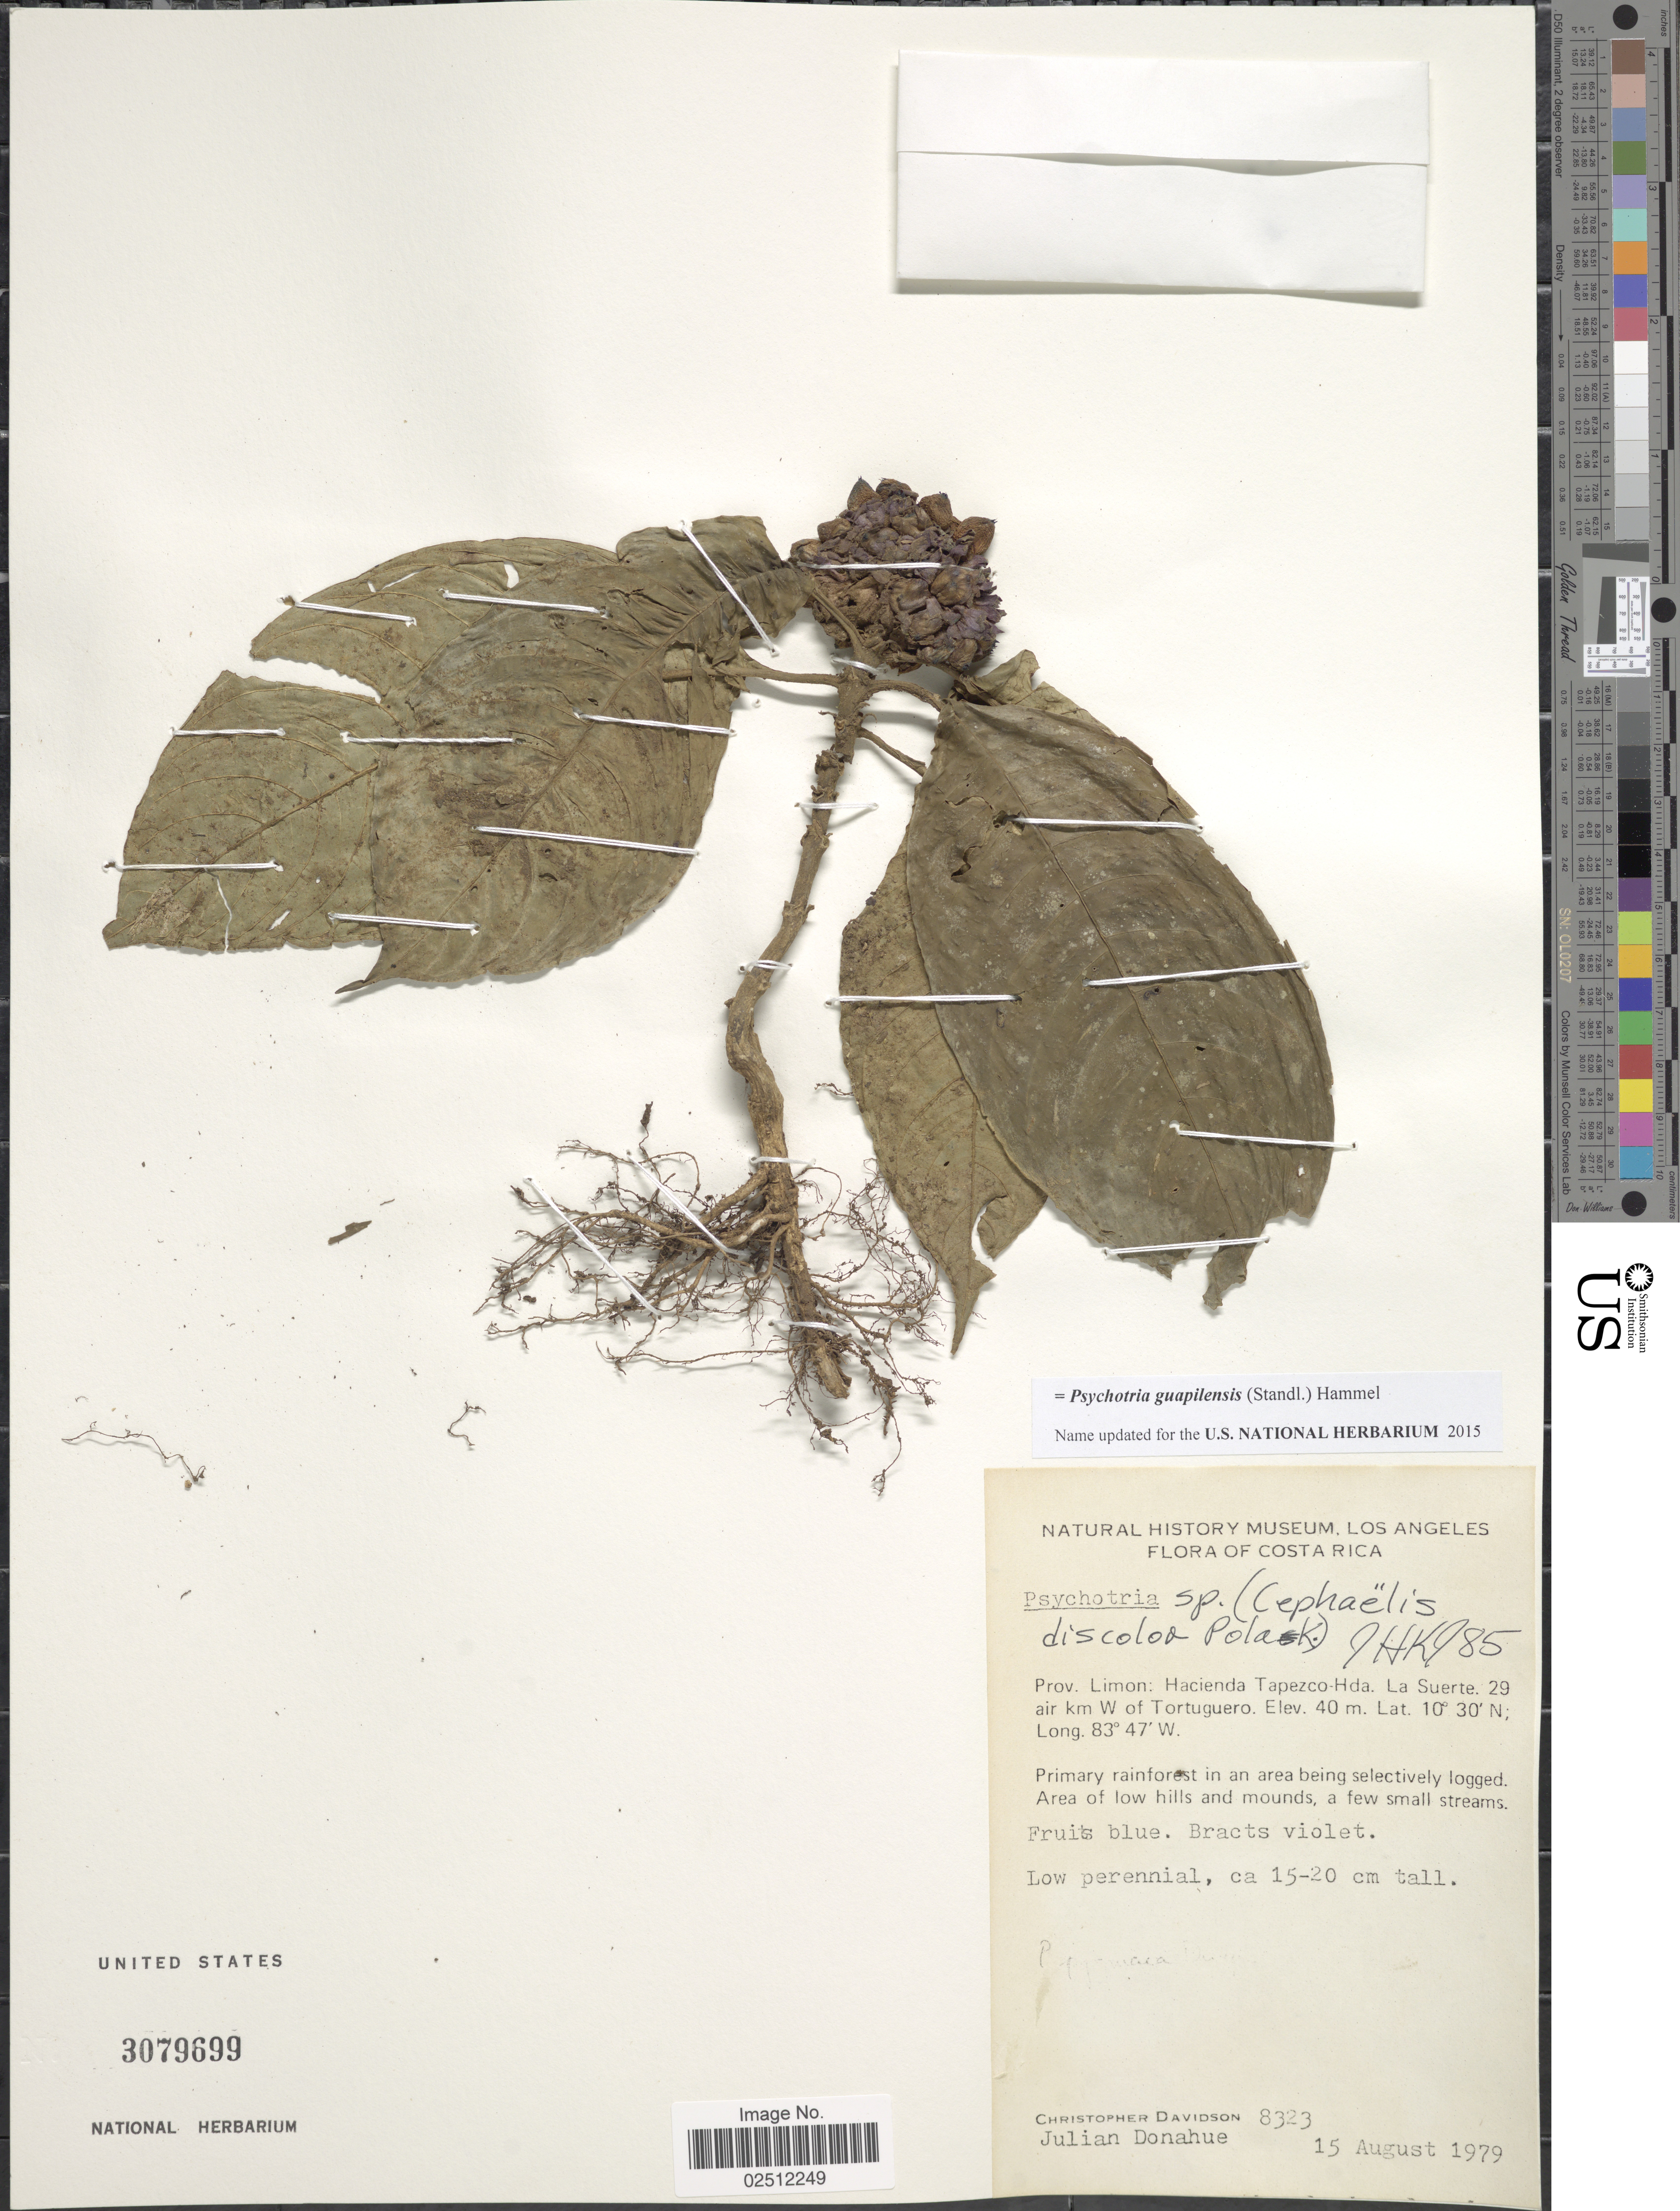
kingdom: Plantae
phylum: Tracheophyta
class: Magnoliopsida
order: Gentianales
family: Rubiaceae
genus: Psychotria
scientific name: Psychotria guapilensis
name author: (Standl.) Hammel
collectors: C. Davidson & J. Donahue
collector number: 8323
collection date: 1979-08-15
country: Costa Rica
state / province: Limón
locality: Hacienda Tapezco-Hda. La Suerte. 29 air km W of Tortuguero, Primary rainforest in an area being selectively logged. Area of low hills and mounds, a few small streams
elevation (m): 40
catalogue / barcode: US 3079699